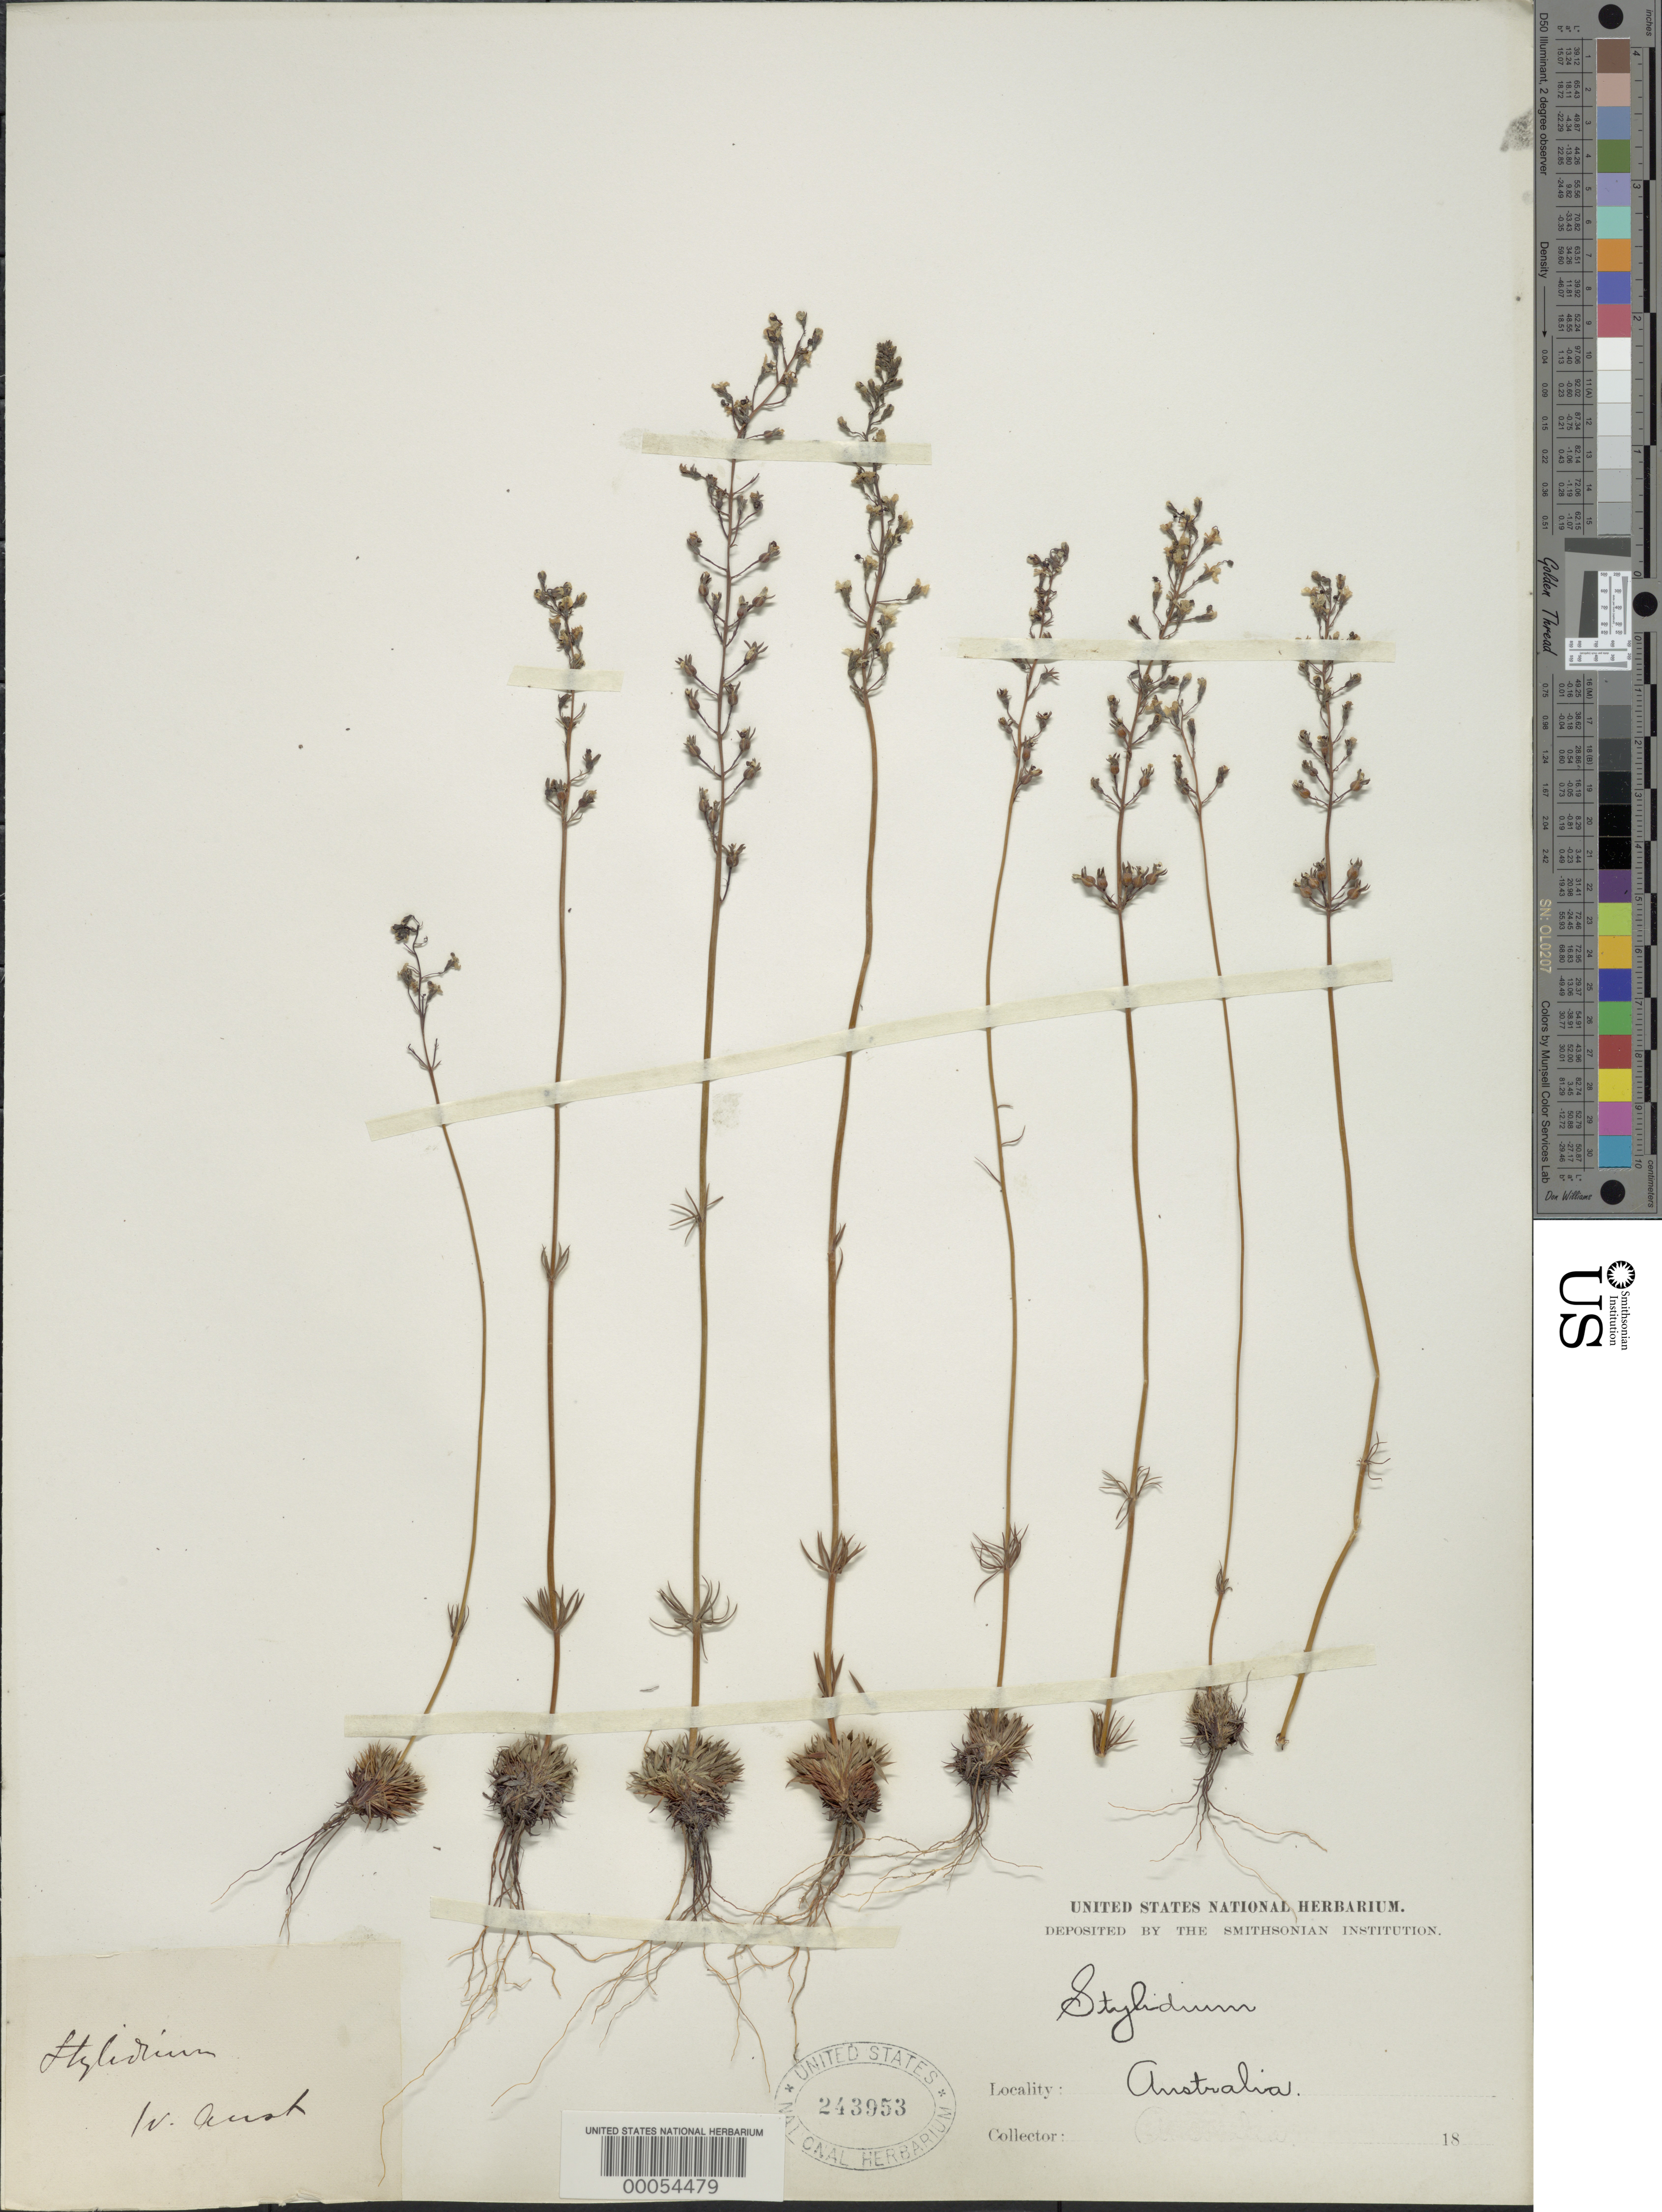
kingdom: Plantae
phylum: Tracheophyta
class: Magnoliopsida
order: Asterales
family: Stylidiaceae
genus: Stylidium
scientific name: Stylidium sp.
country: Australia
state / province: Western Australia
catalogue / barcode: US 243953